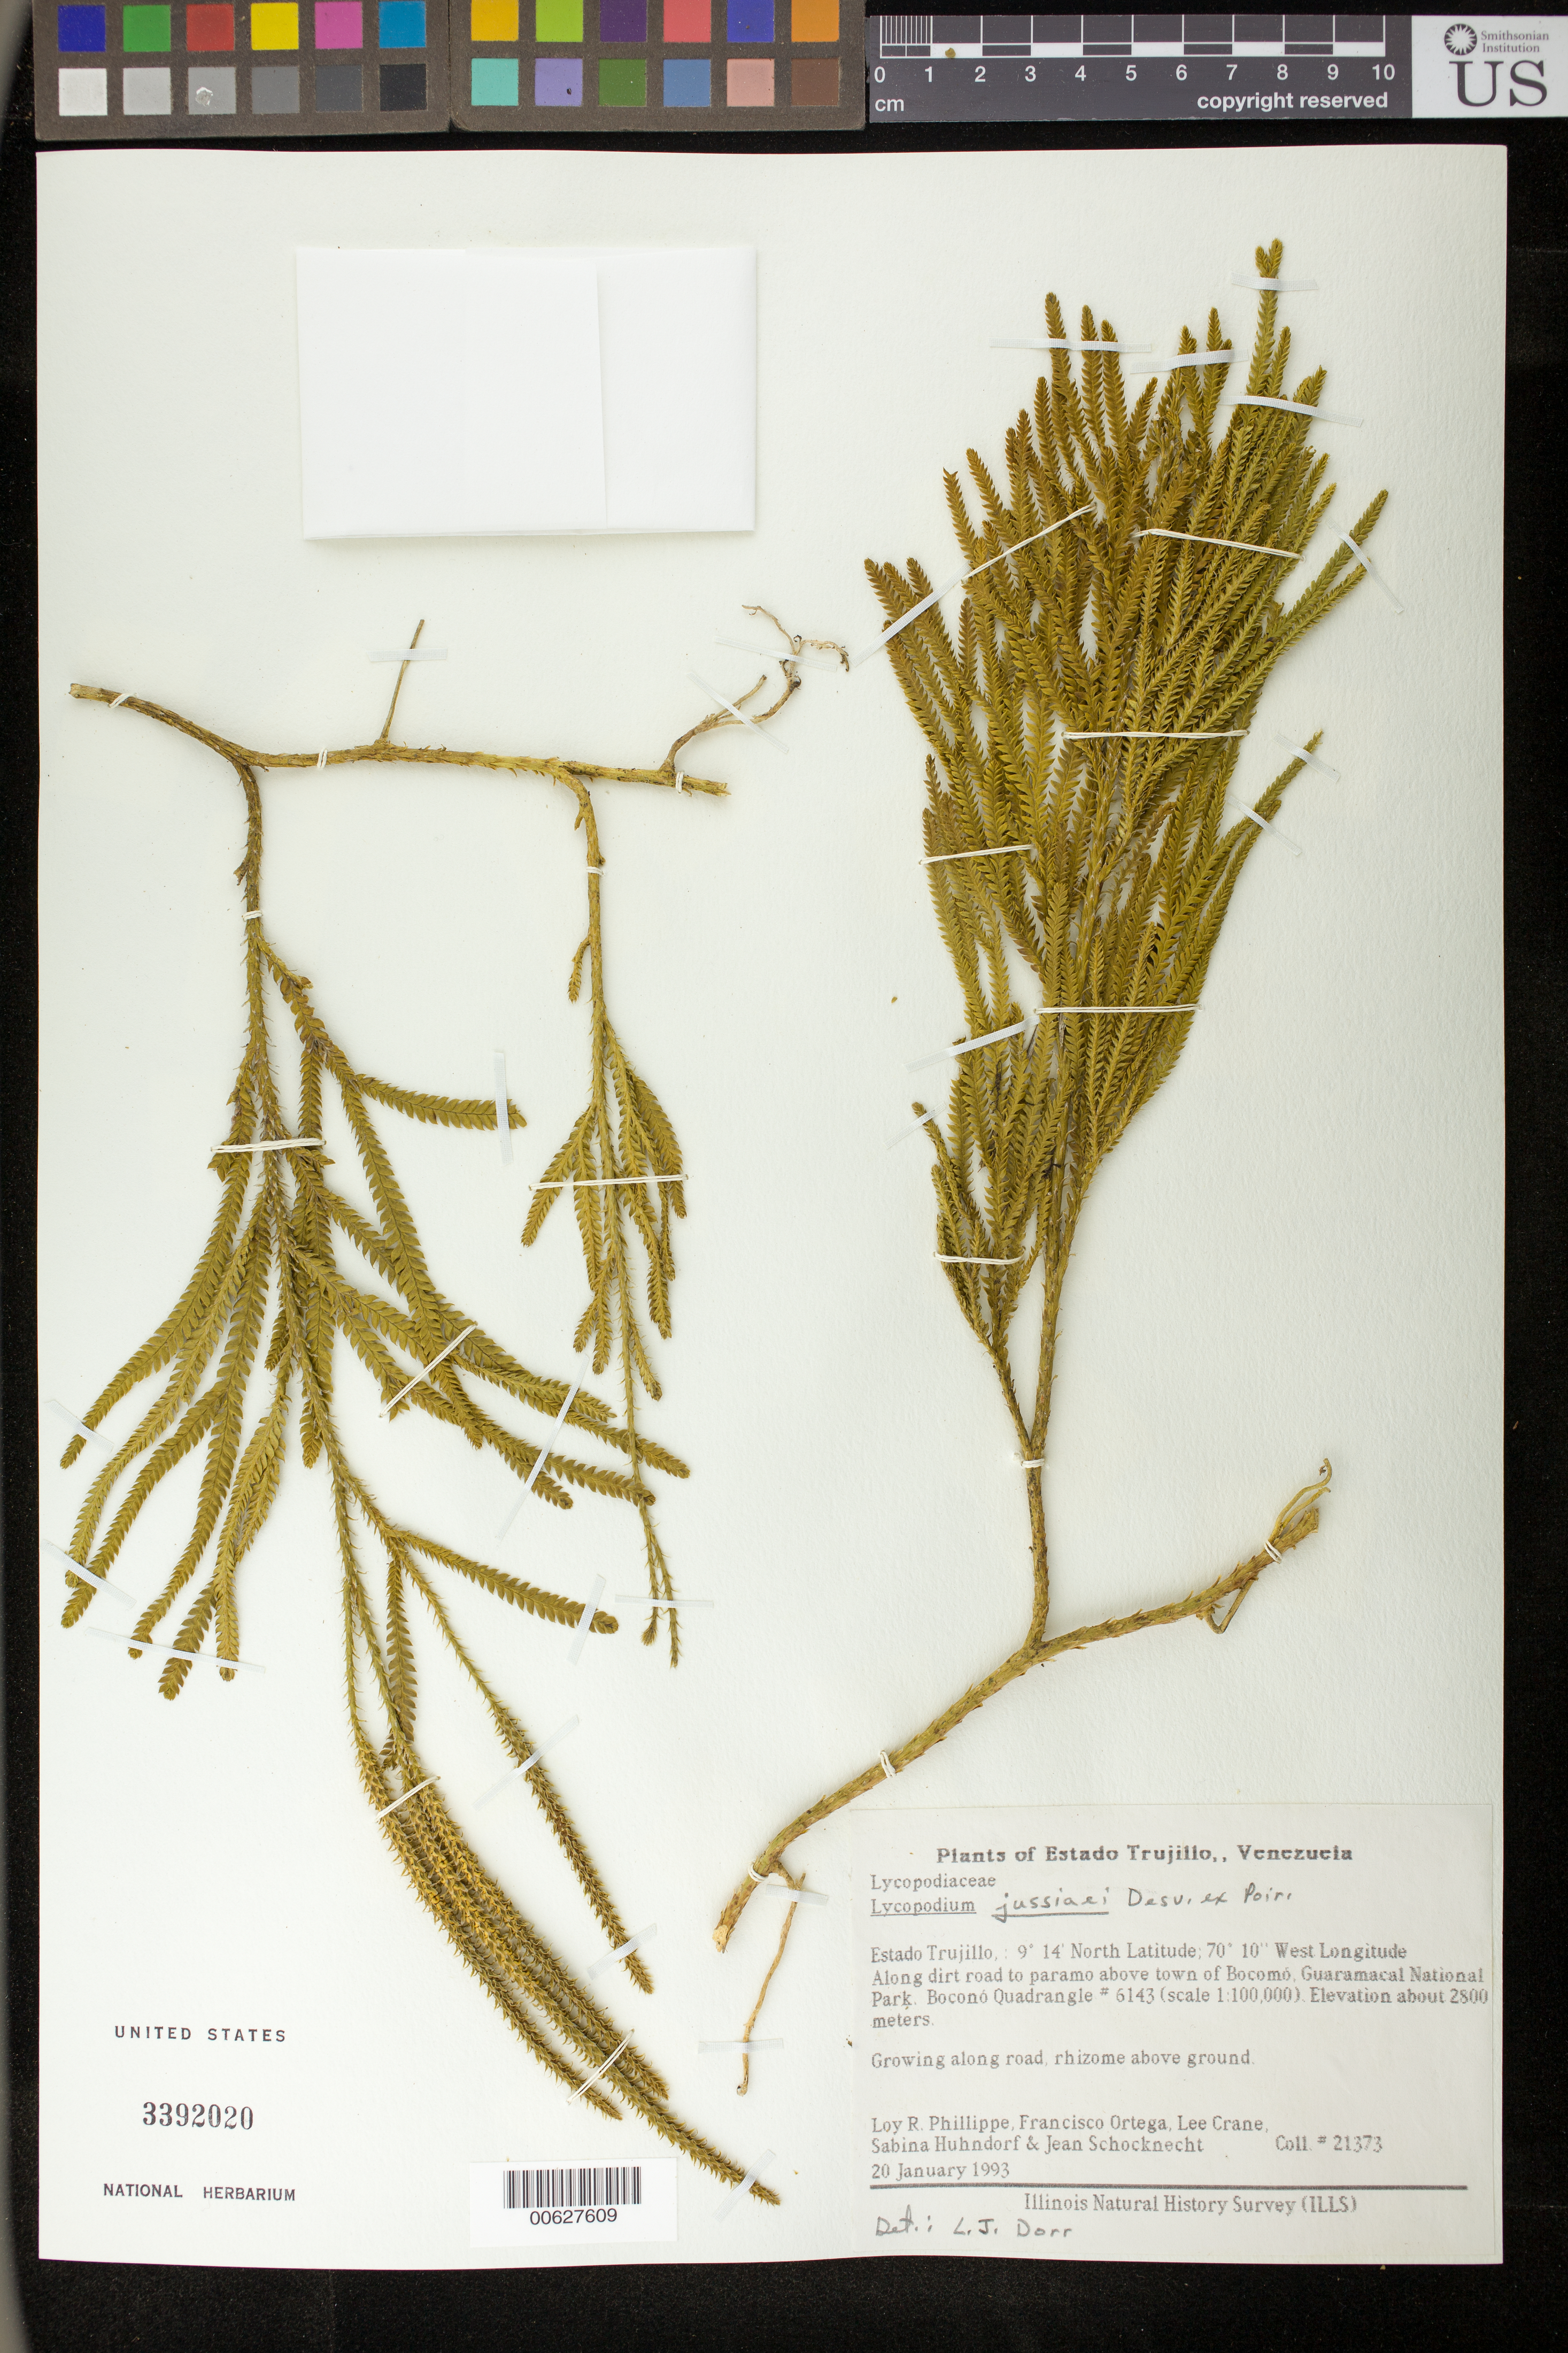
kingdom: Plantae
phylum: Tracheophyta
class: Lycopodiopsida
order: Lycopodiales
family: Lycopodiaceae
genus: Diphasium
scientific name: Diphasium jussiaei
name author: (Desv.) C. Presl ex Rothm.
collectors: L. Phillippe, F. J. Ortega, L. Crane, S. Huhndorf & J. Schocknecht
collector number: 21373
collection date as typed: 20 Jan 1993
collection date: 1993-01-20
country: Venezuela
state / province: Trujillo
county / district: Boconó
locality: Parque Nacional Guaramacal, along dirt road to páramo above town of Boconó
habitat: Growing along road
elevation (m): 2800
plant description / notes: PORT, US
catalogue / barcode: US 3392020